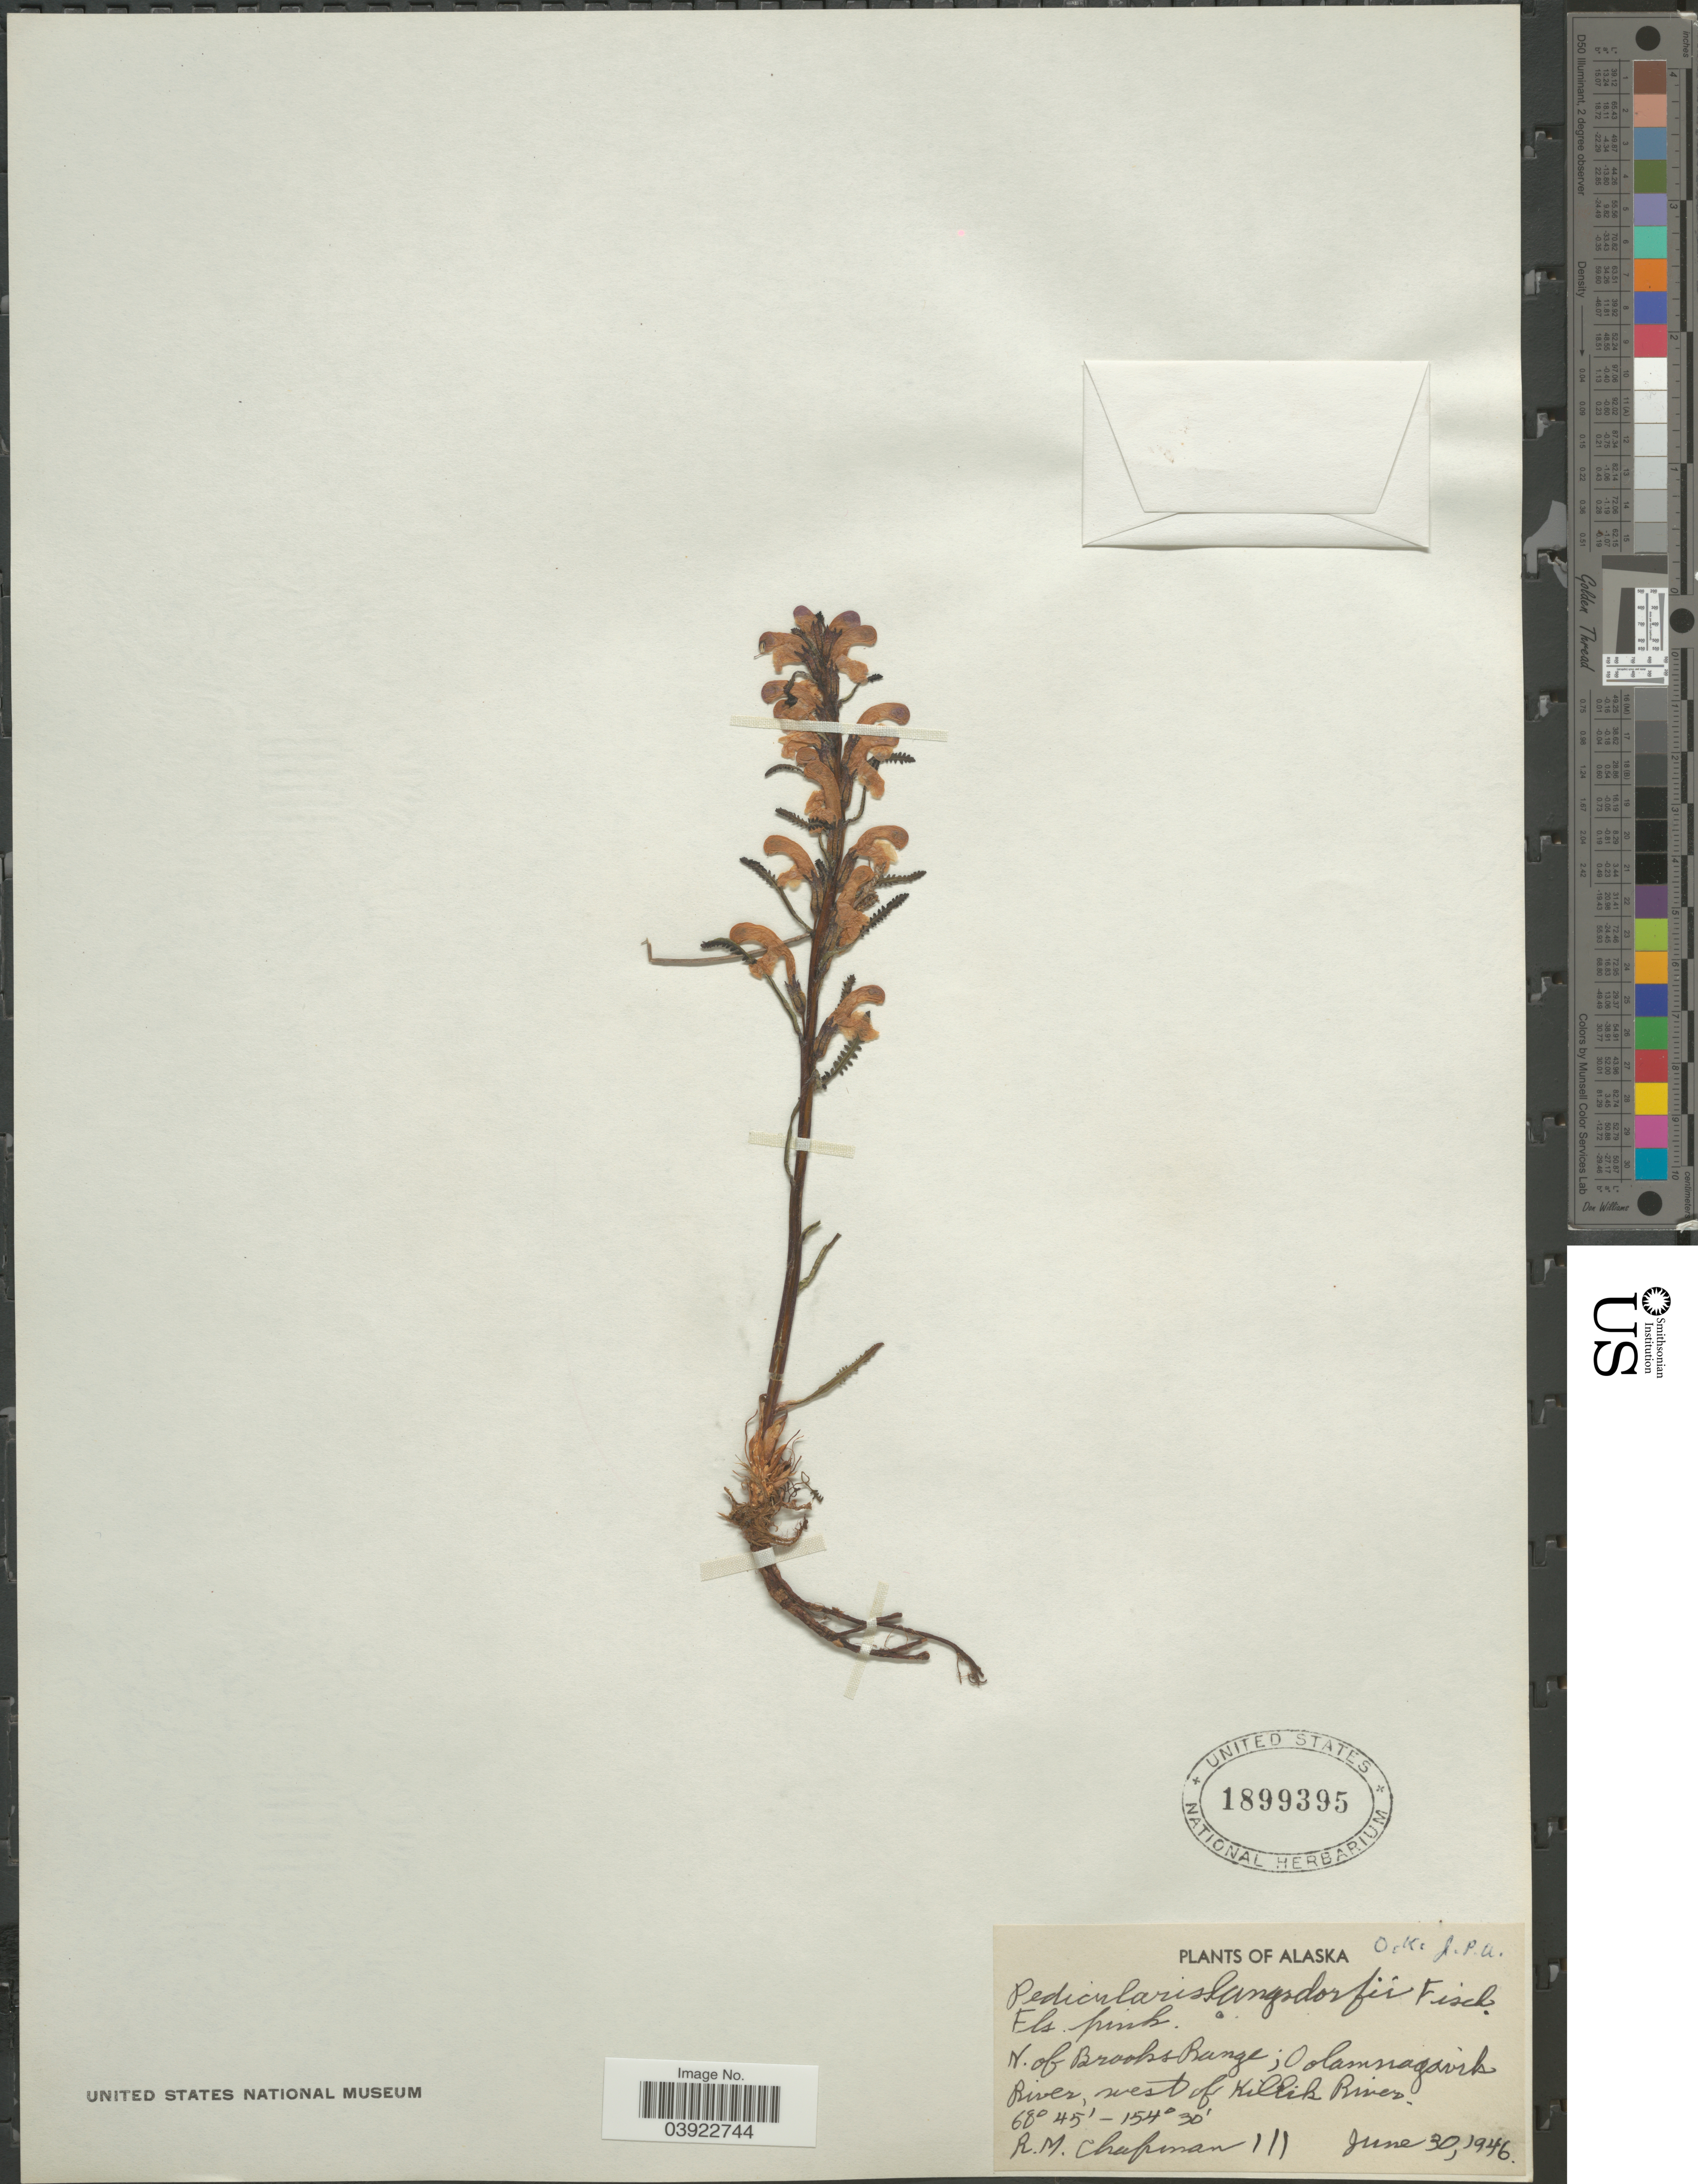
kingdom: Plantae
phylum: Tracheophyta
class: Magnoliopsida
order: Lamiales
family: Orobanchaceae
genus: Pedicularis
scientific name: Pedicularis langsdorffii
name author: Fisch. ex Steven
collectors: R. M. Chapman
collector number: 111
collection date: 1946-06-30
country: United States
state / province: Alaska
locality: N. of Brooks Range; Oolamnagavik River, west of Killik River.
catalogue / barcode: US 1899395